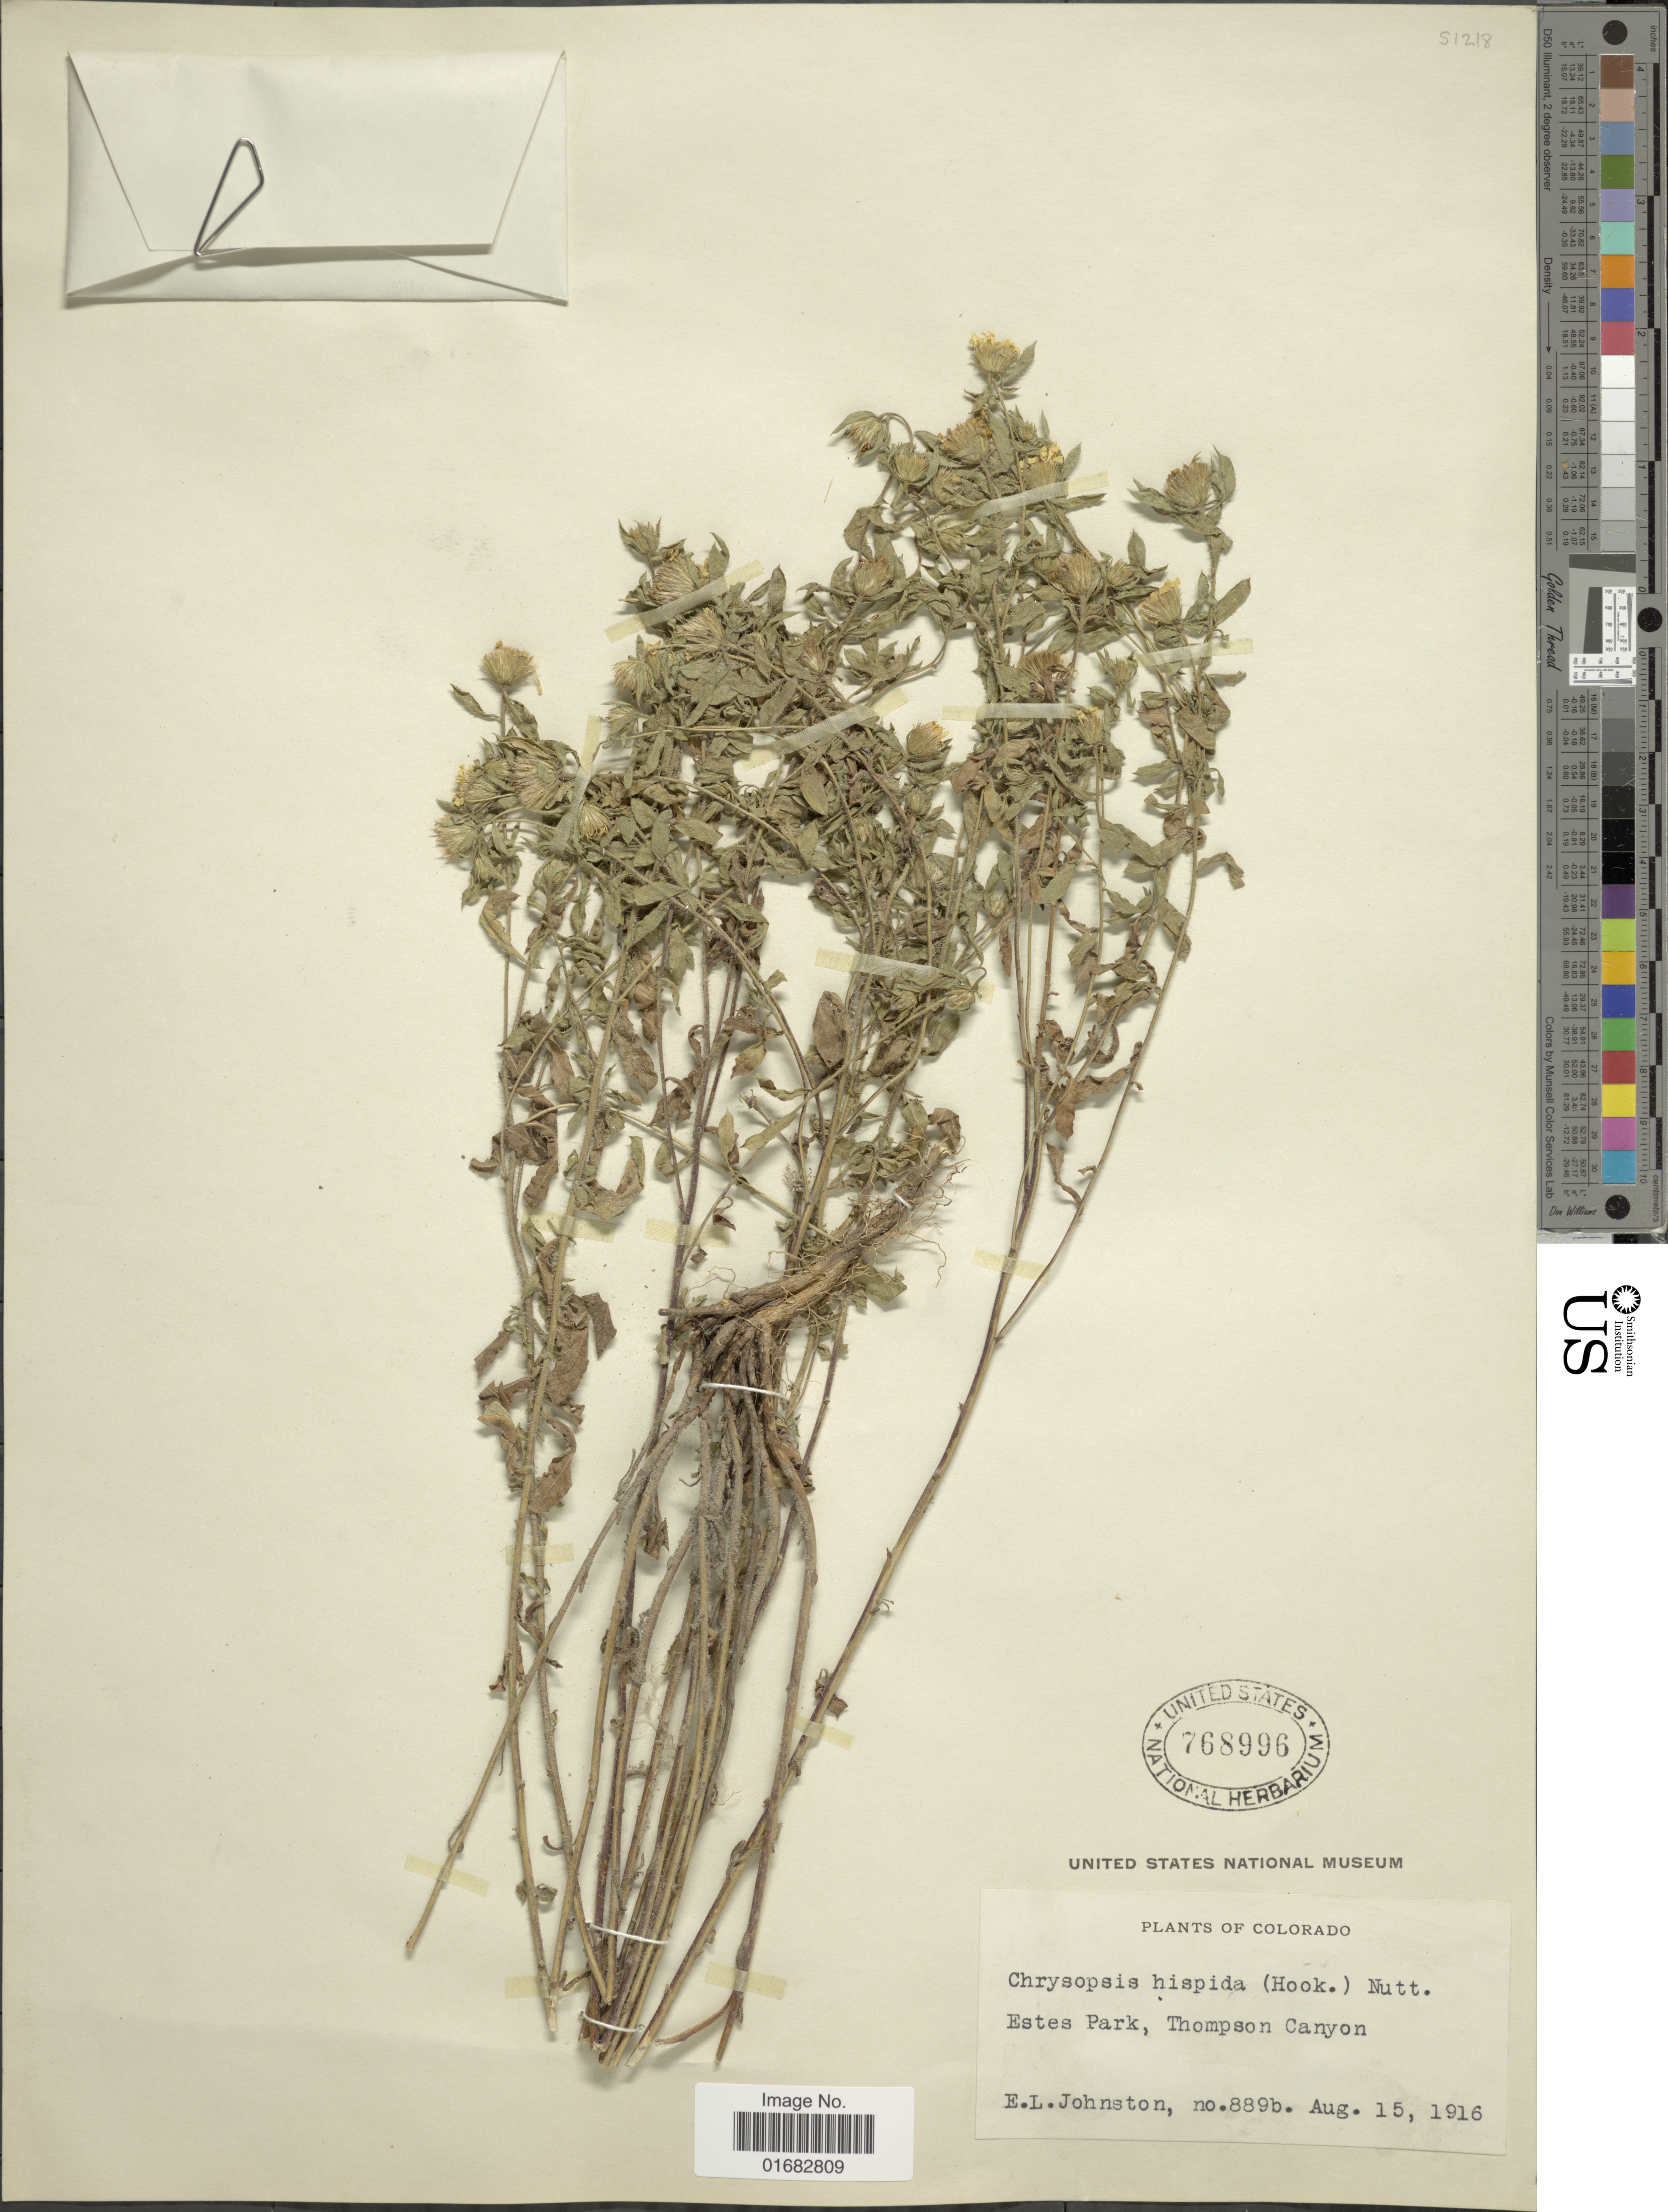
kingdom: Plantae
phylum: Tracheophyta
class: Magnoliopsida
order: Asterales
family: Asteraceae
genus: Heterotheca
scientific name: Heterotheca villosa var. hispida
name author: (Hook.) V.L. Harms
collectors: E. L. Johnston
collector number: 889b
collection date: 1916-08-15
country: United States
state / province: Colorado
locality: Estes Park, Thompson Canyon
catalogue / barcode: US 768996